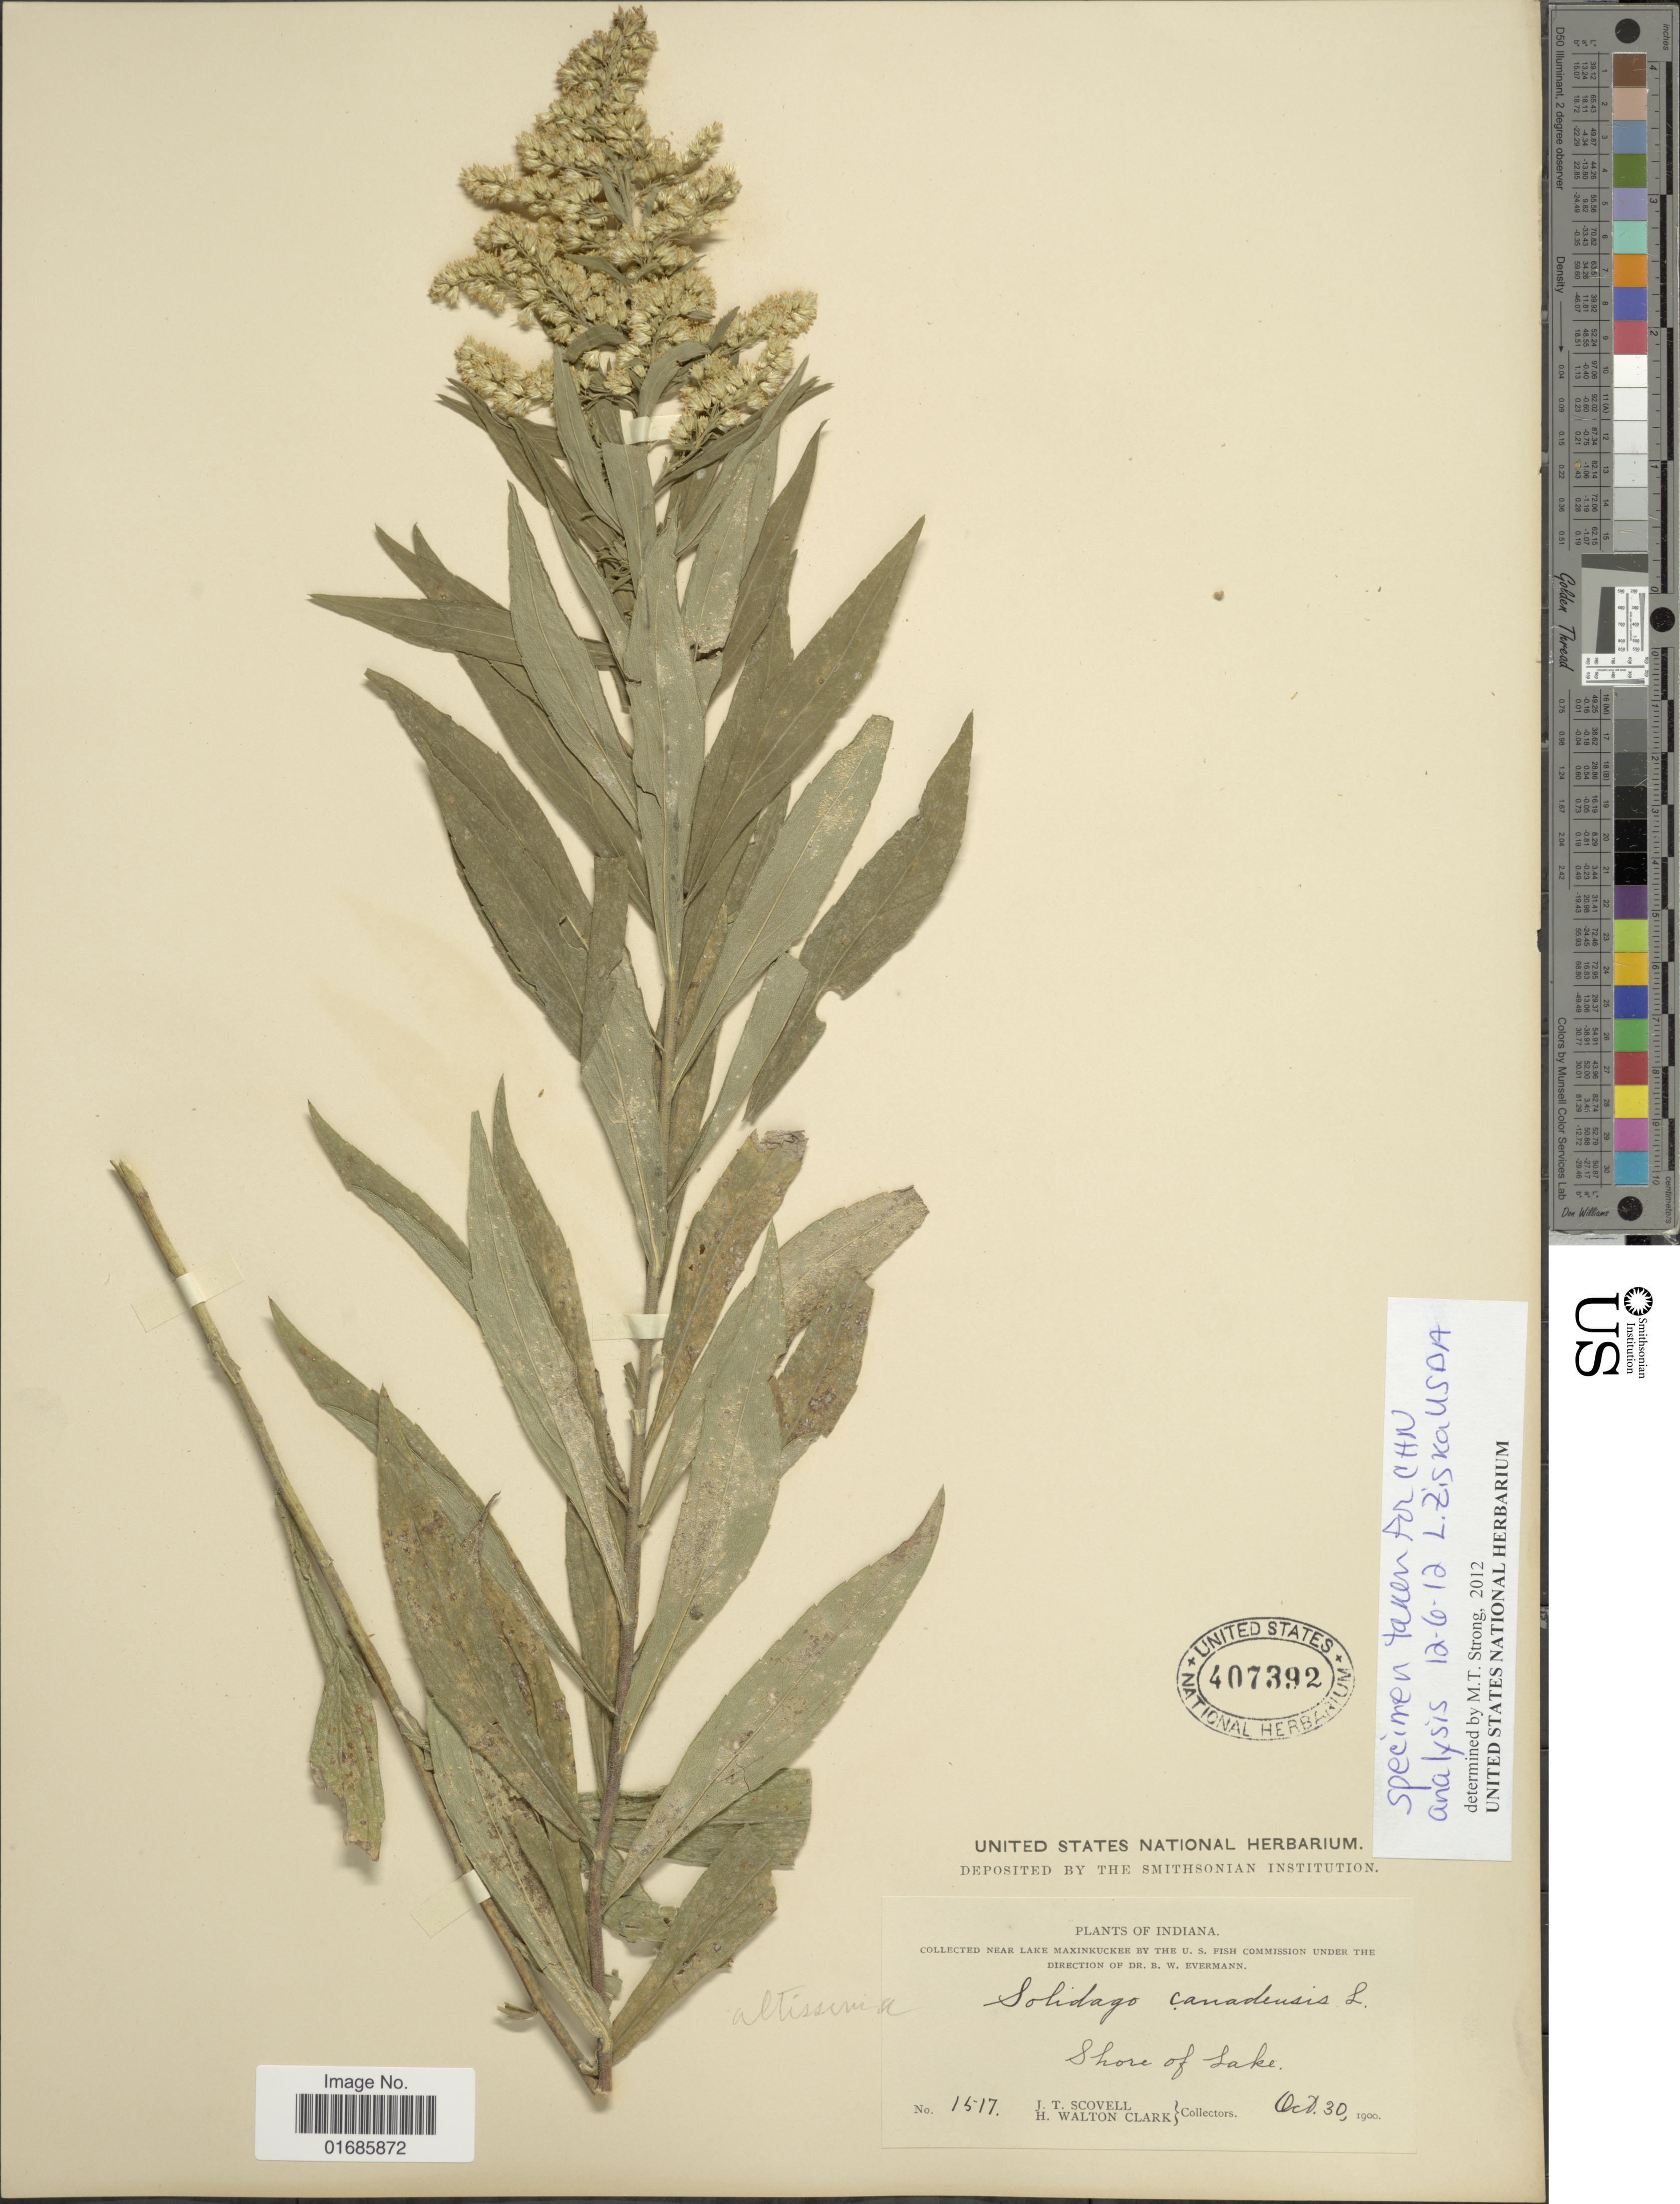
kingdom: Plantae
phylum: Tracheophyta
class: Magnoliopsida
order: Asterales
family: Asteraceae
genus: Solidago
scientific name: Solidago canadensis var. scabra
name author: (Muhl. ex Willd.) Torr. & A. Gray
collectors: J. T. Scovell & H. W. Clark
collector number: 1517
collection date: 1900-10-30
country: United States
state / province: Indiana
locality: Near Lake Maxinkuckee, Shore of Lake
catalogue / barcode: US 407392